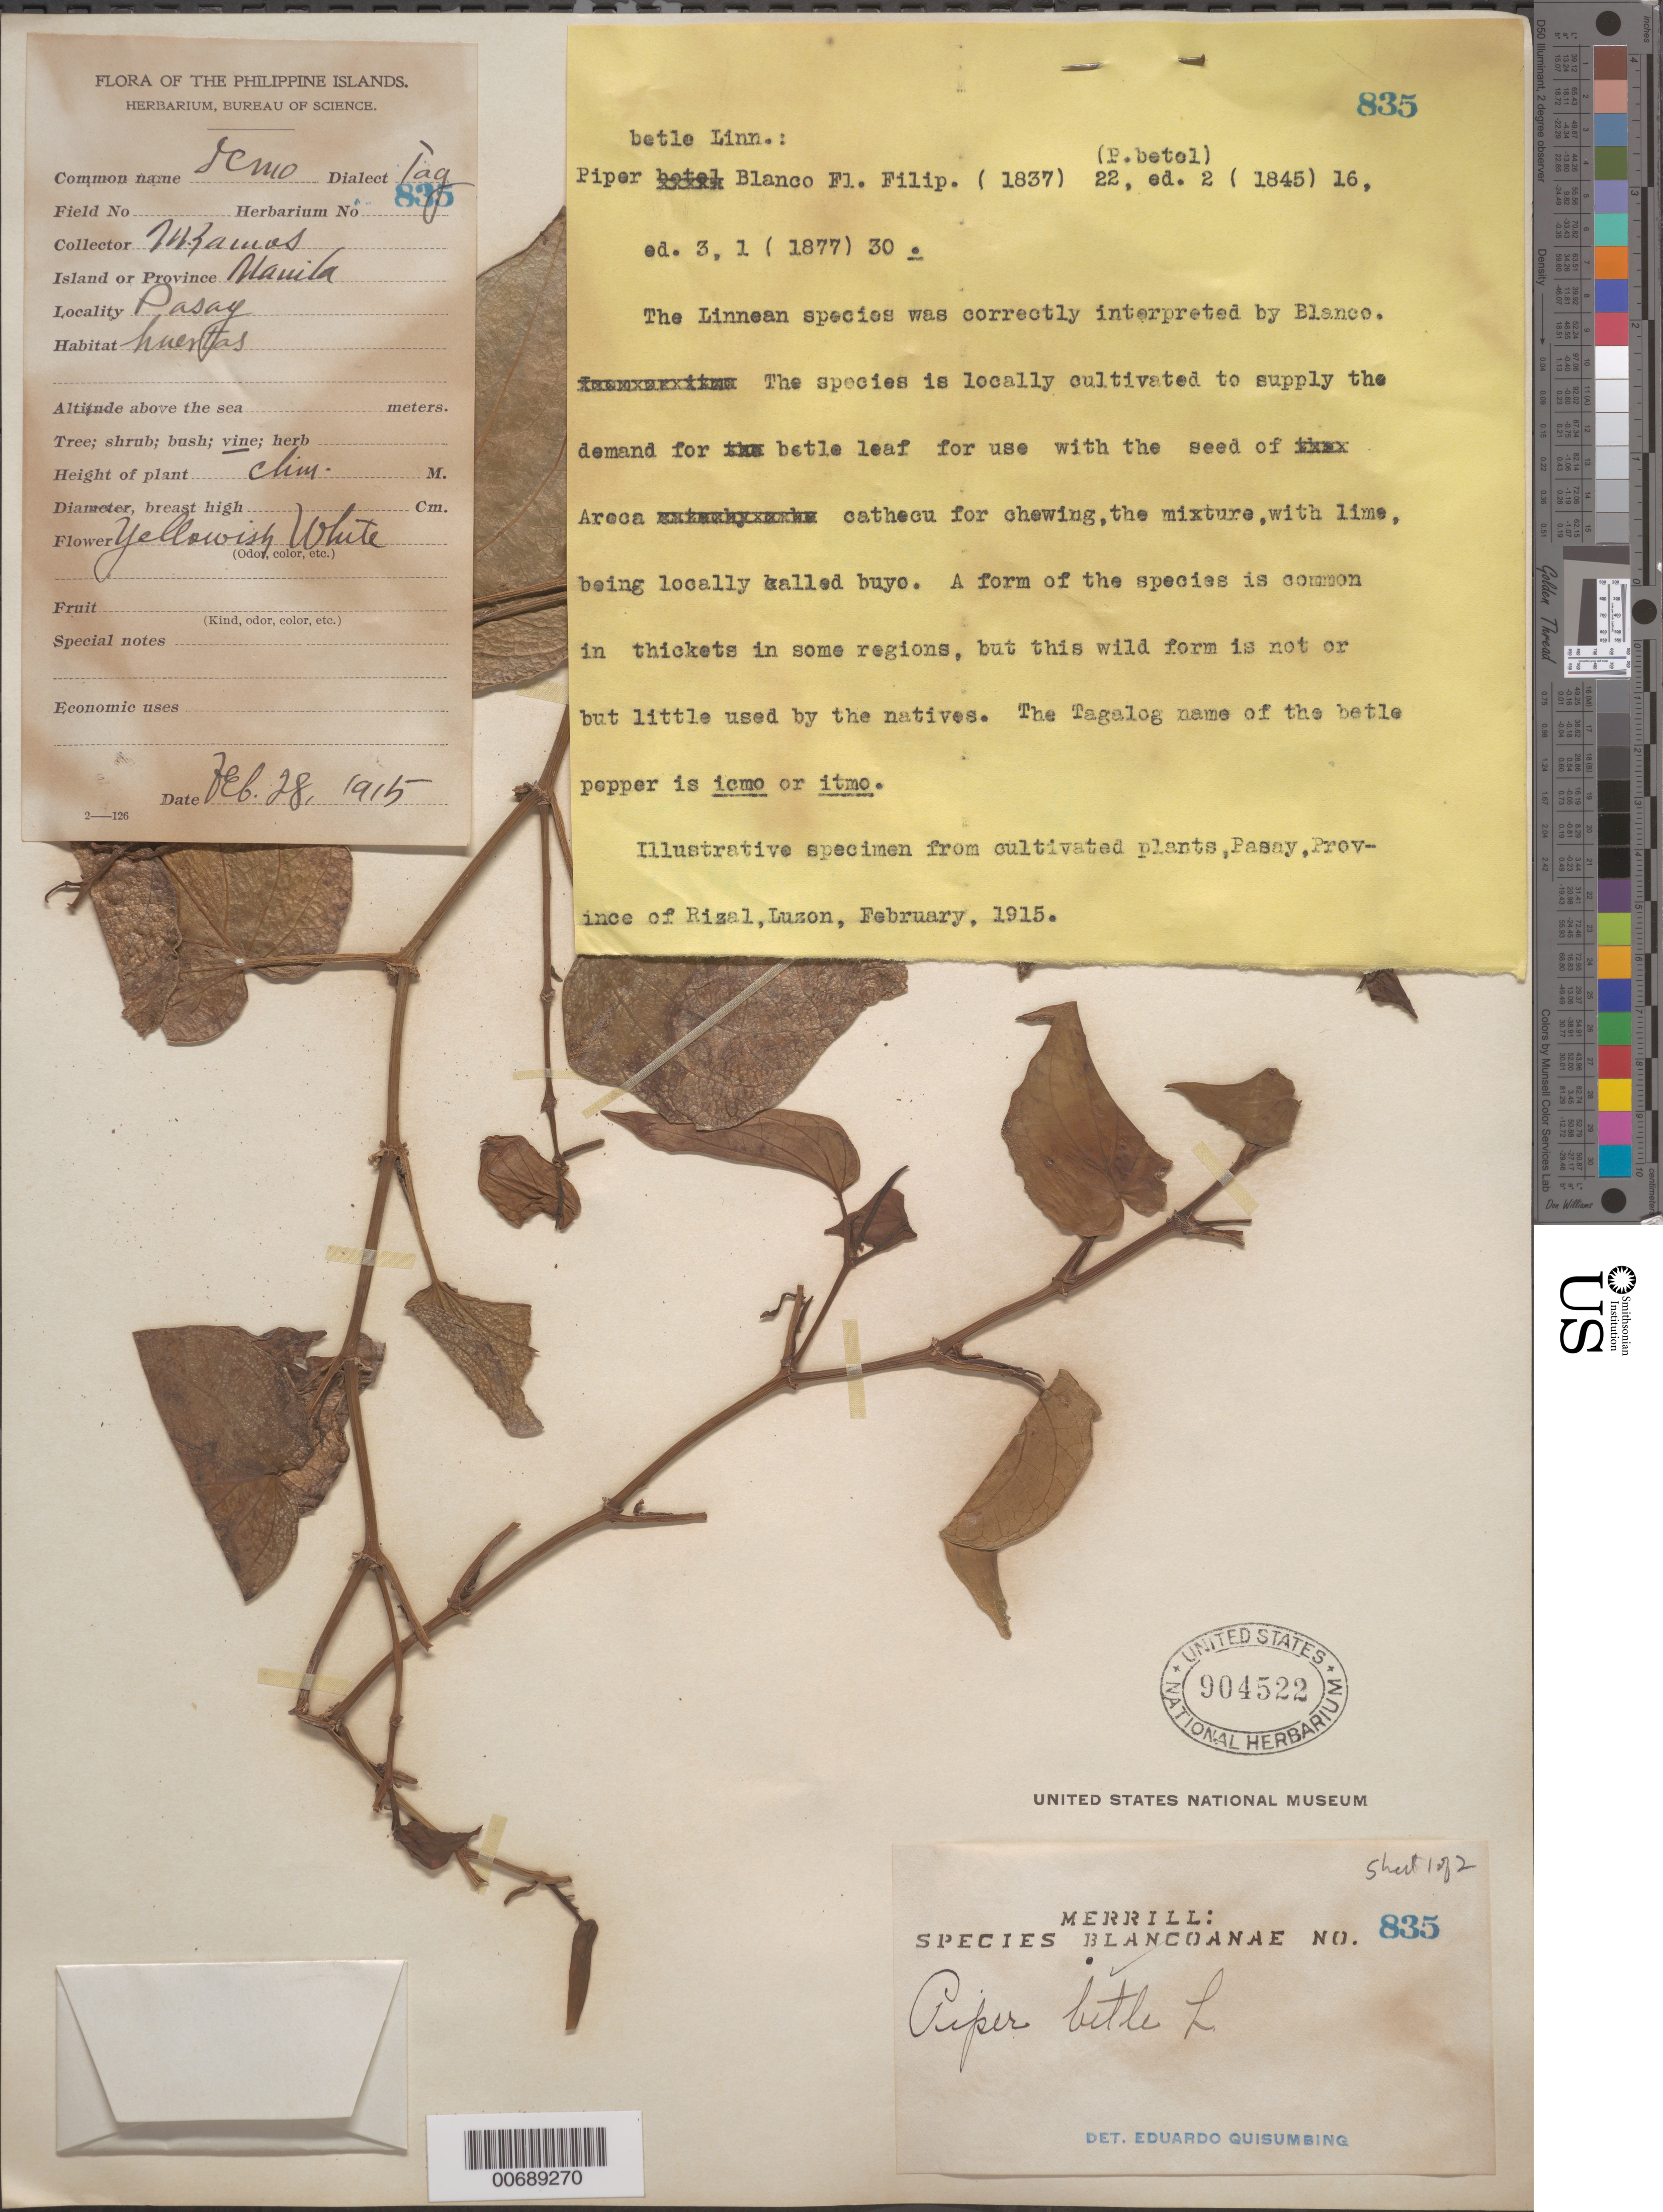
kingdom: Plantae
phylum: Tracheophyta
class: Magnoliopsida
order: Piperales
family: Piperaceae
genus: Piper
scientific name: Piper betle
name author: L.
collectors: M. Ramos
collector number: Sp. Blancoan. 0835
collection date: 1915-02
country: Philippines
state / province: National Capital Region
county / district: Manila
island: Luzon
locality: Manila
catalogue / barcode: US 904522